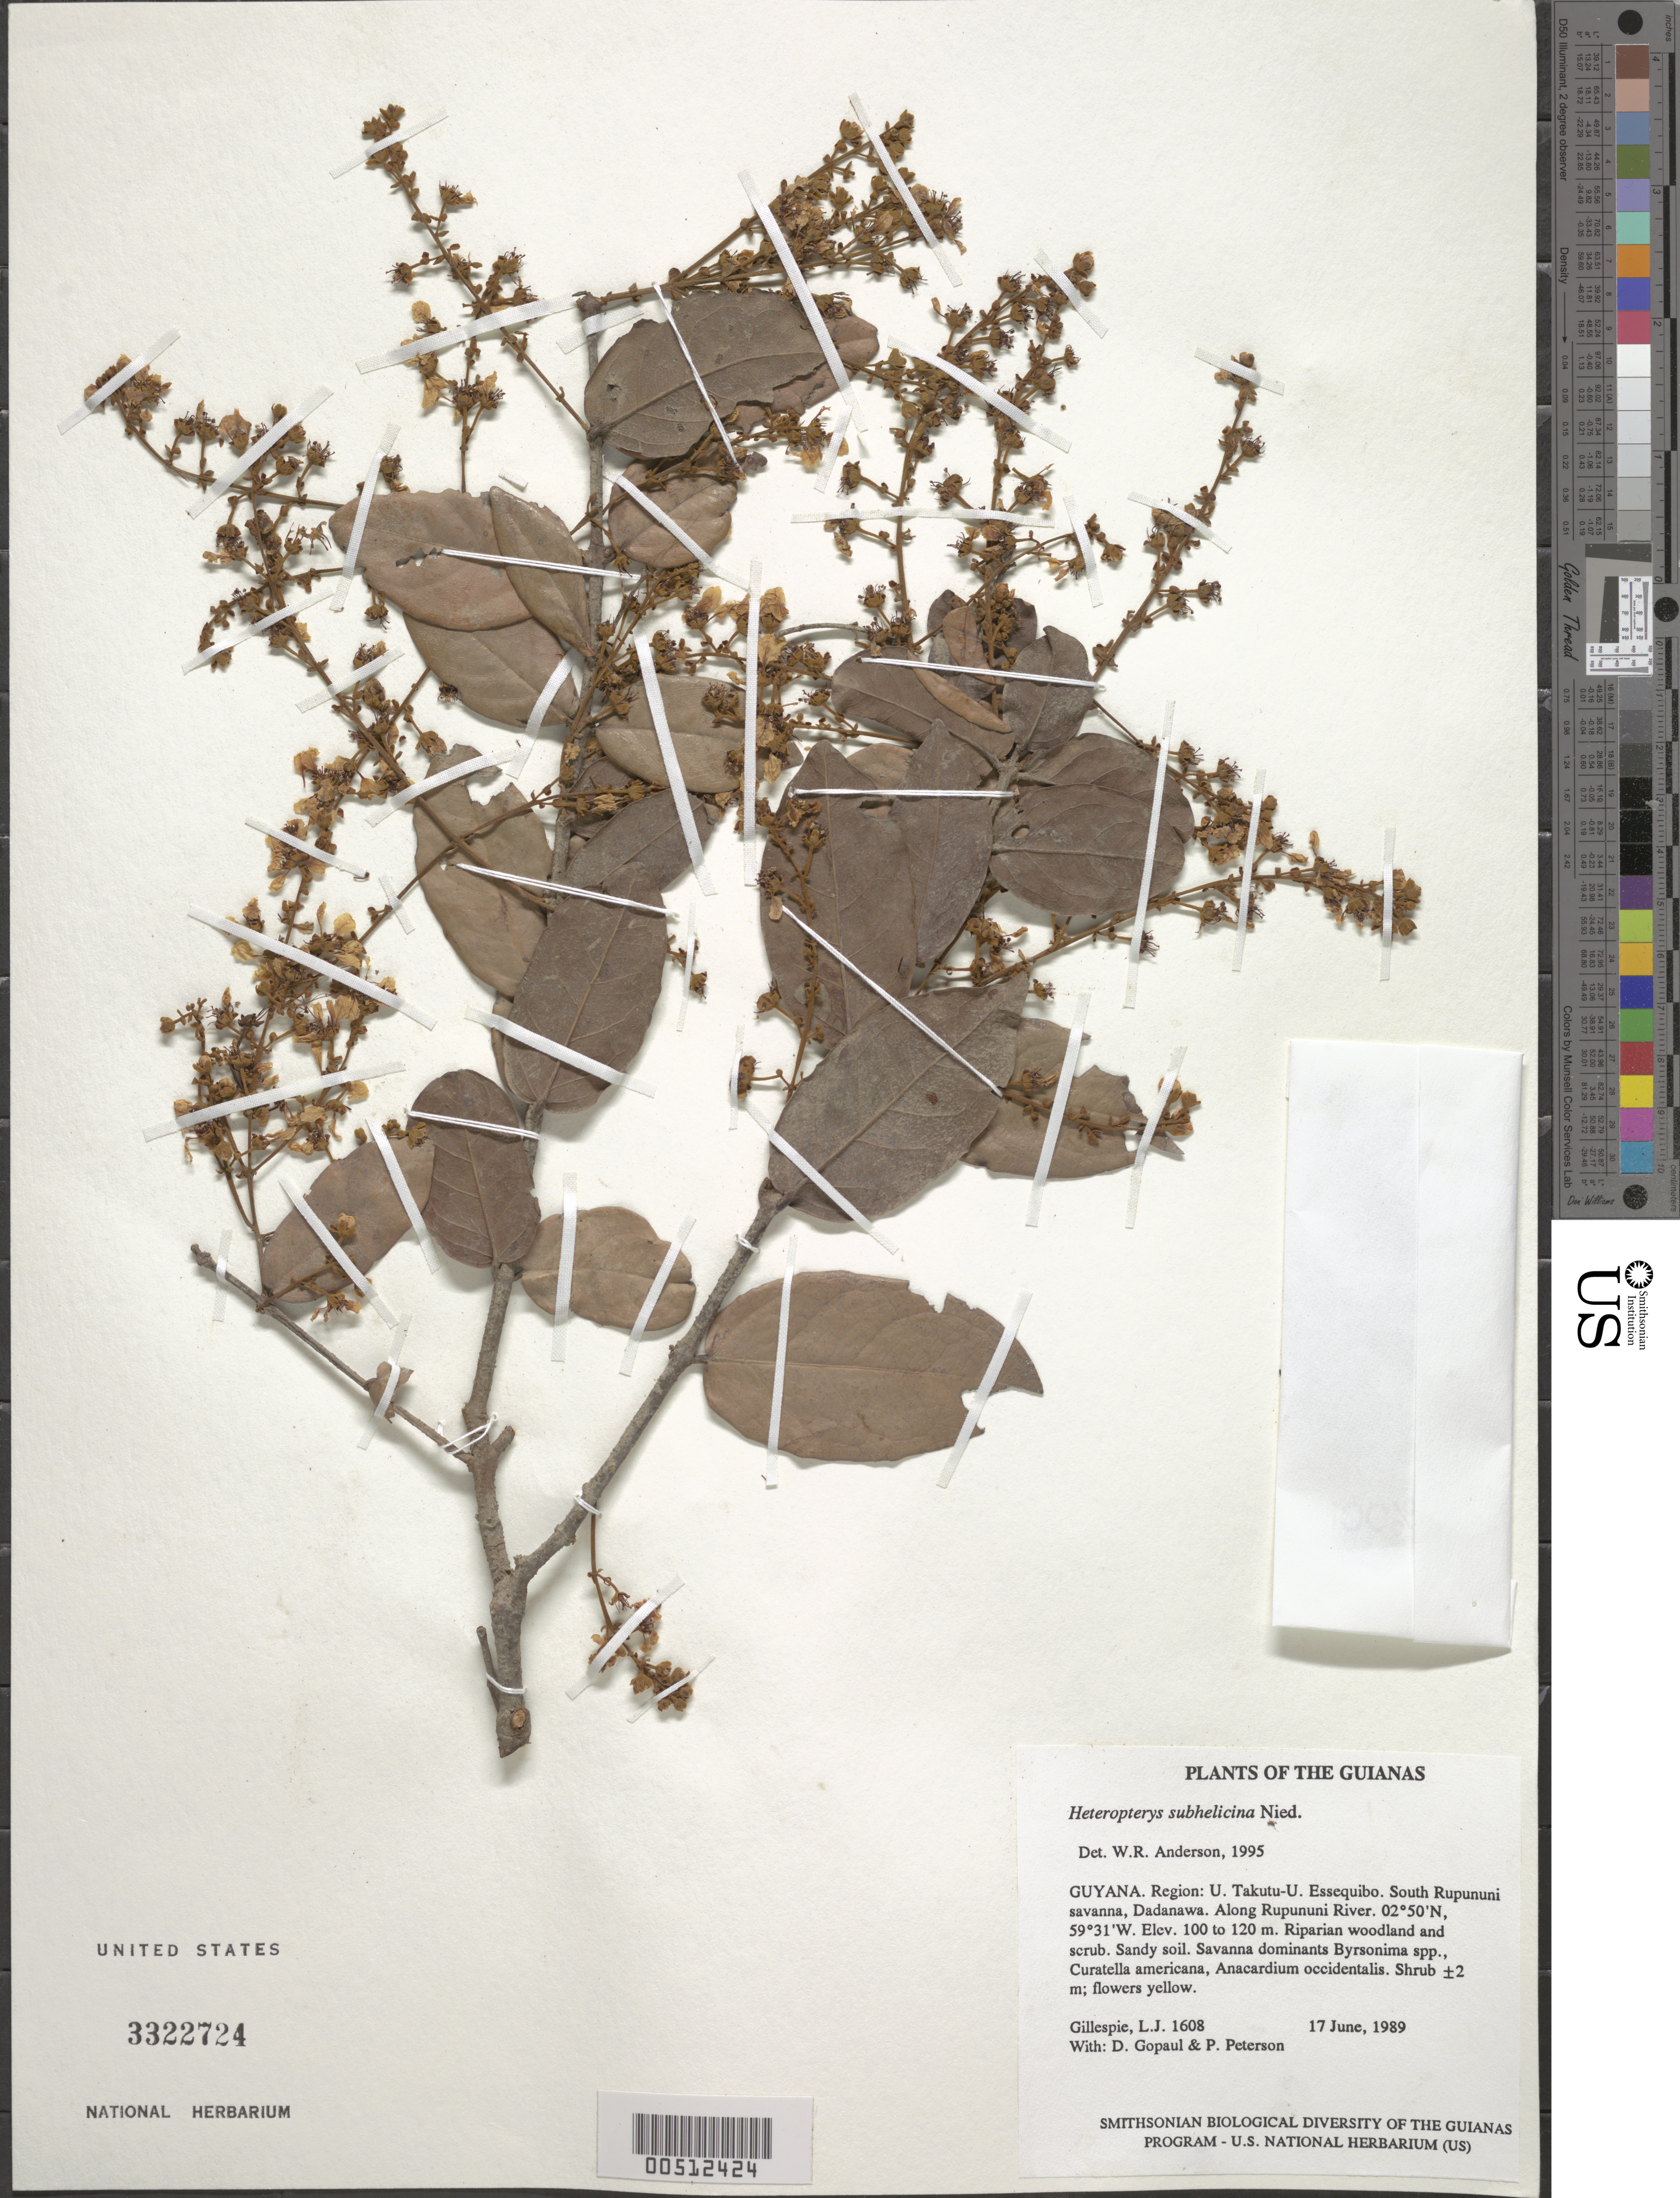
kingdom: Plantae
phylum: Tracheophyta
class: Magnoliopsida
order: Malpighiales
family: Malpighiaceae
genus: Heteropterys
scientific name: Heteropterys subhelicina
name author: Nied.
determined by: Anderson, W. R., (MICH), University of Michigan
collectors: L. J. Gillespie, D. Gopaul & P. M. Peterson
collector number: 1608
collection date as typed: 17 June 1989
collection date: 1989-06-17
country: Guyana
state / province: U. Takutu-U. Essequibo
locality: South Rupununi savanna, Dadanawa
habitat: Riparian woodland and scrub along Rupununi River. Sandy soil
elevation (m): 100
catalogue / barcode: US 3322724